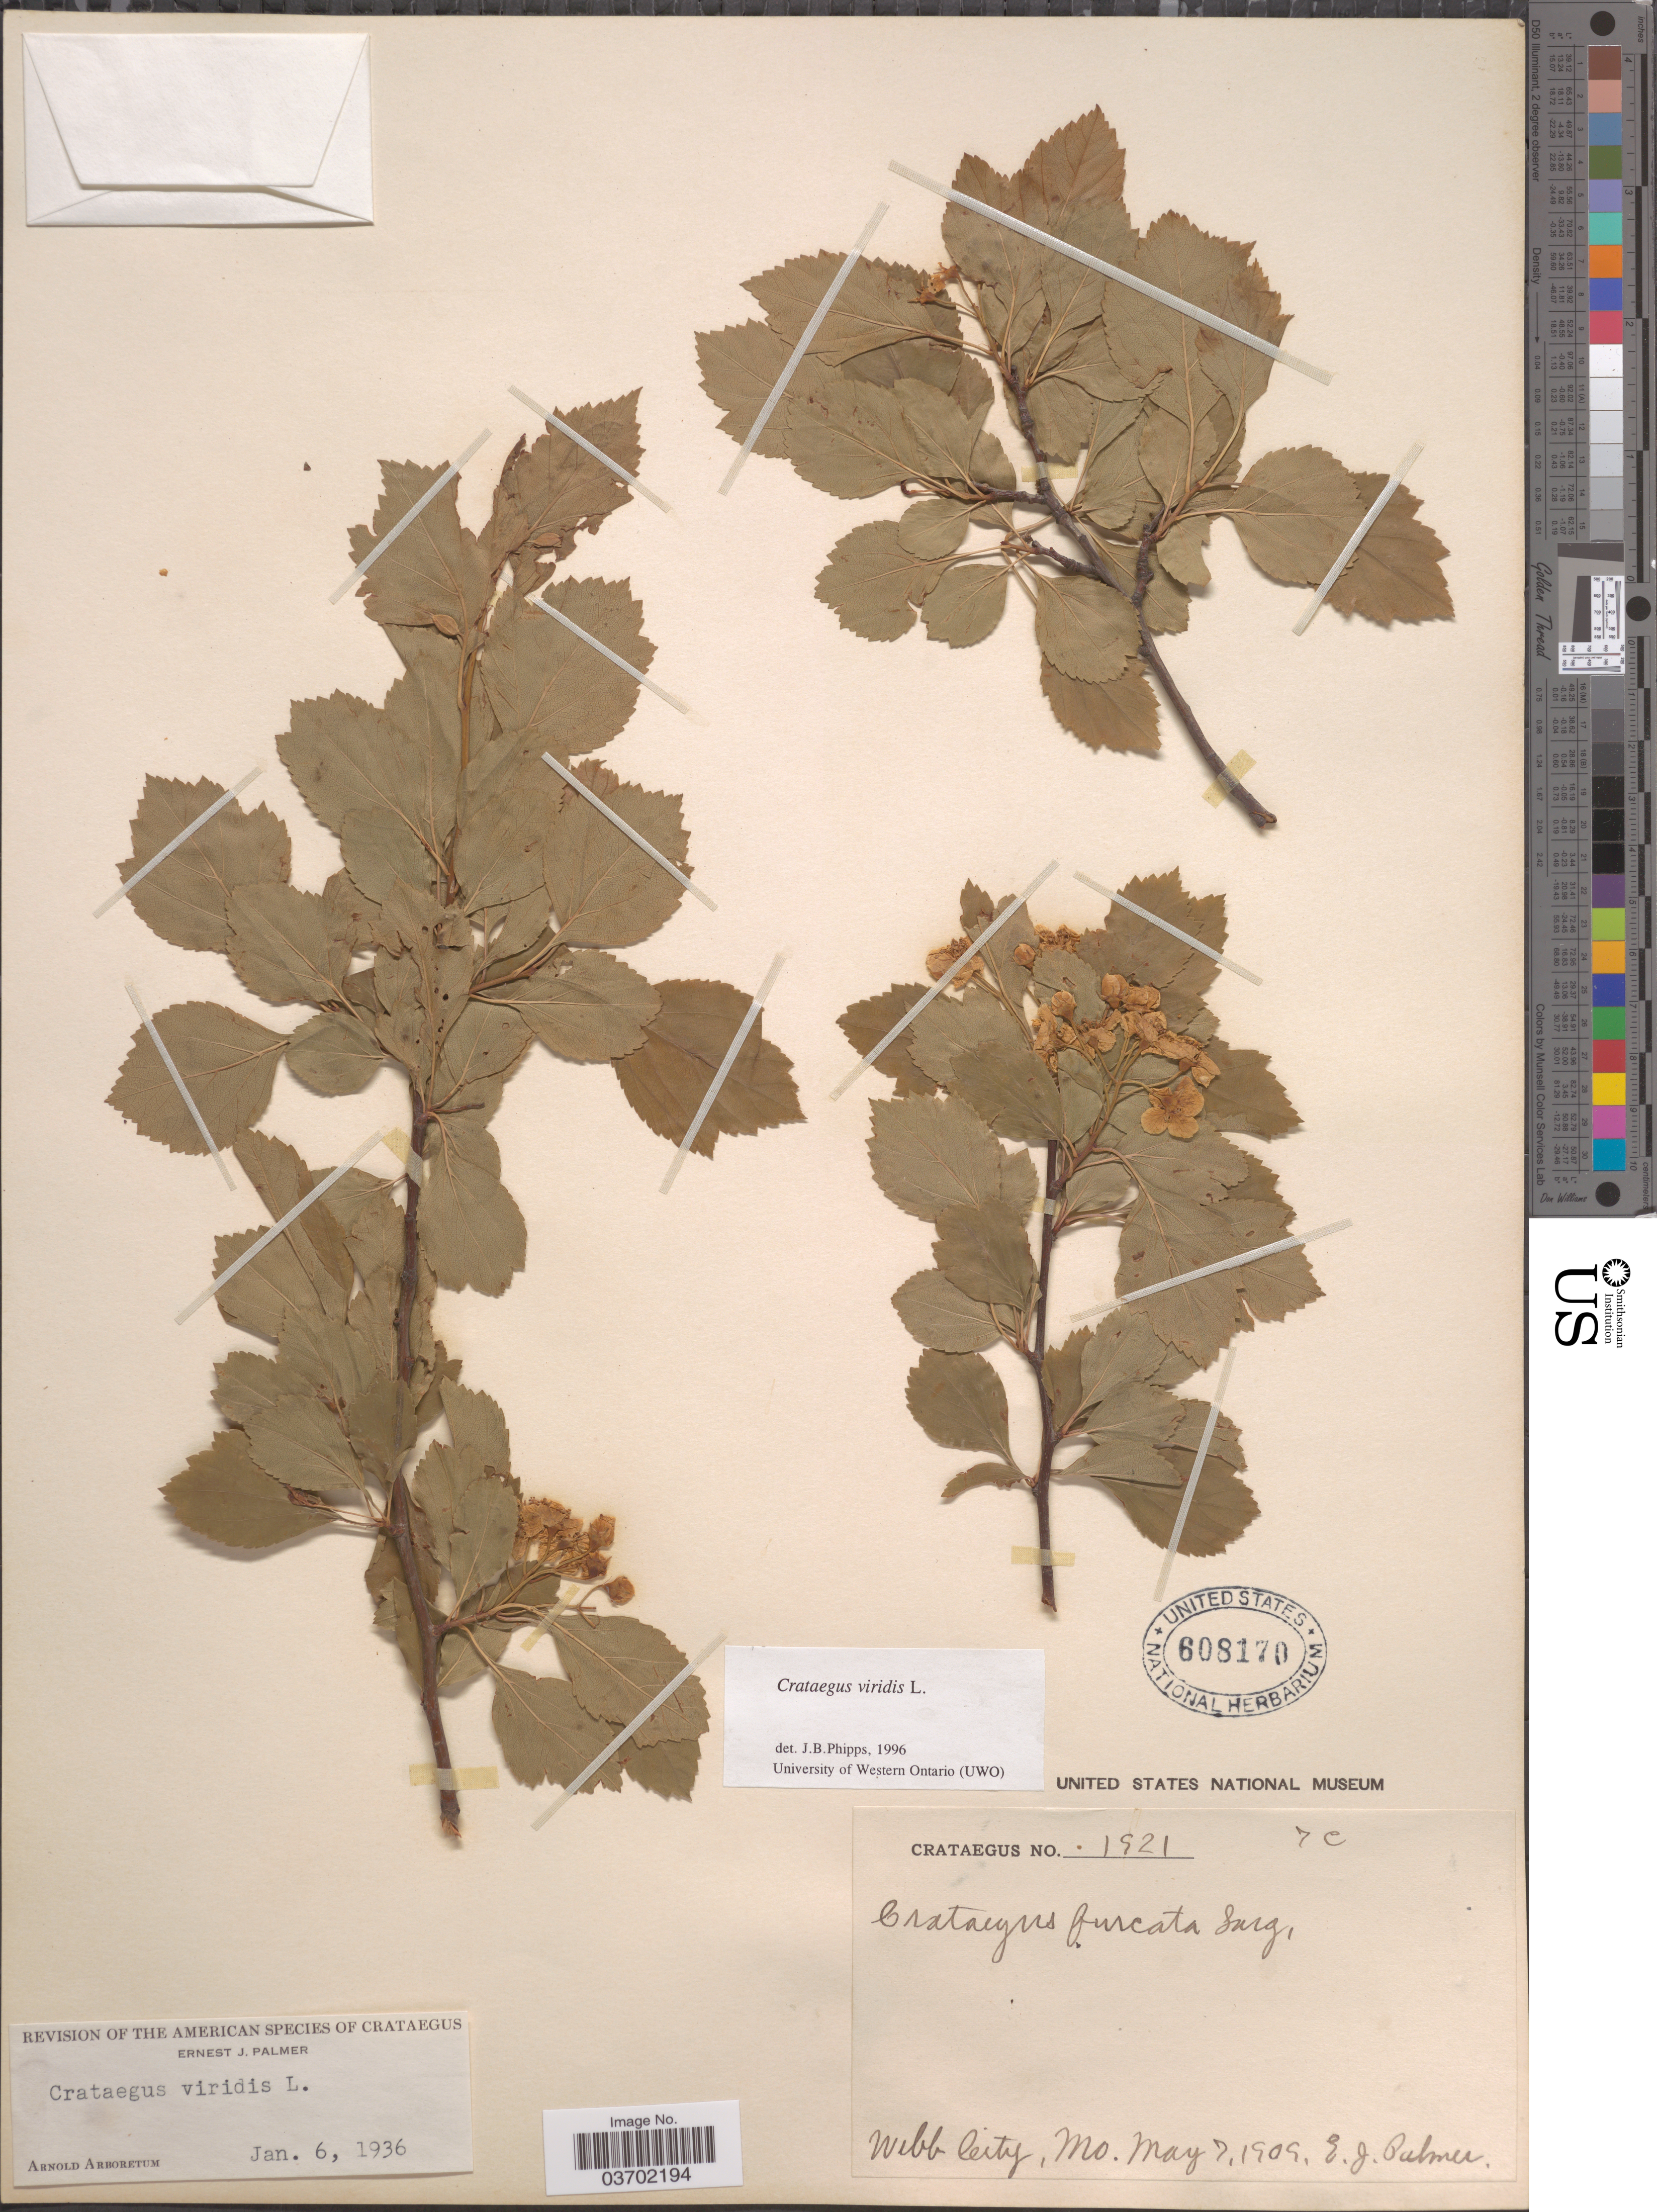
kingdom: Plantae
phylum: Tracheophyta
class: Magnoliopsida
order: Rosales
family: Rosaceae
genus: Crataegus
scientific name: Crataegus viridis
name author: L.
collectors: E. J. Palmer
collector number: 1921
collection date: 1909-05-07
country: United States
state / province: Missouri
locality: Webb City.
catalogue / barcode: US 608170